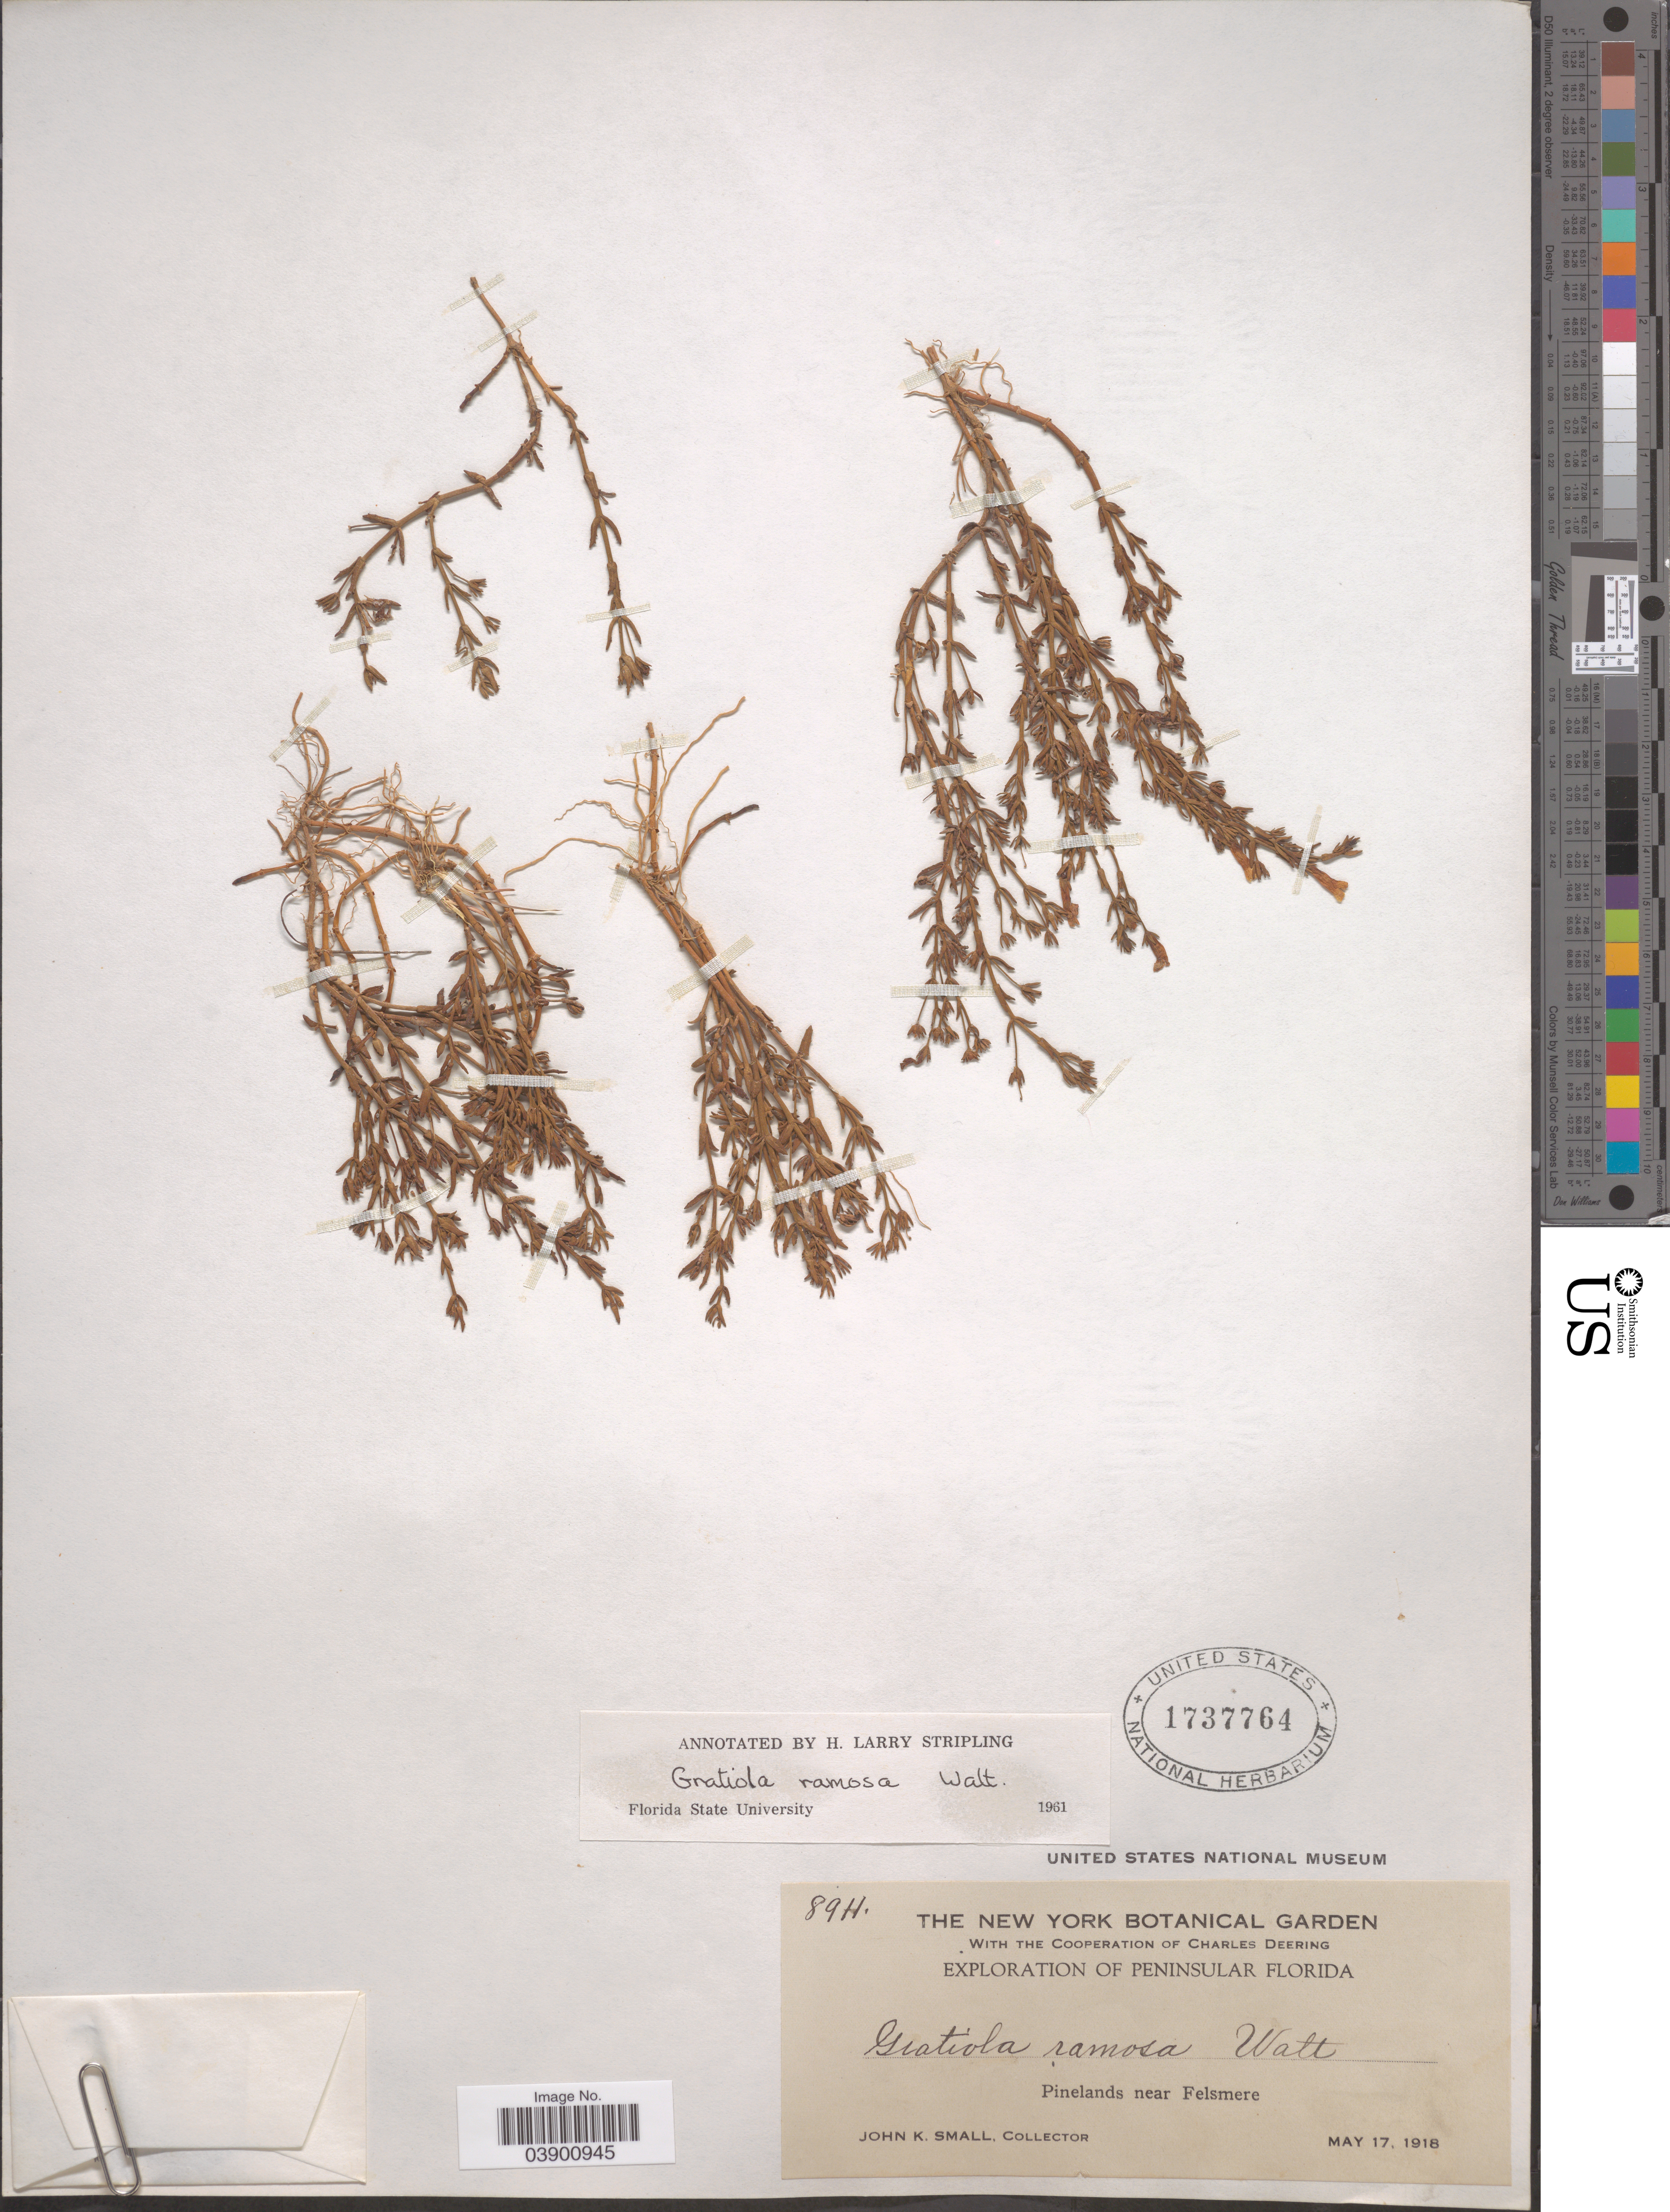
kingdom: Plantae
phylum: Tracheophyta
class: Magnoliopsida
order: Lamiales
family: Plantaginaceae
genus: Gratiola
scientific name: Gratiola ramosa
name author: Walter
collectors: J. K. Small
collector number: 8911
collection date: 1918-05-17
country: United States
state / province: Florida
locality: Peninsular Florida. Pinelands near Felsmere.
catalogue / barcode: US 1737764